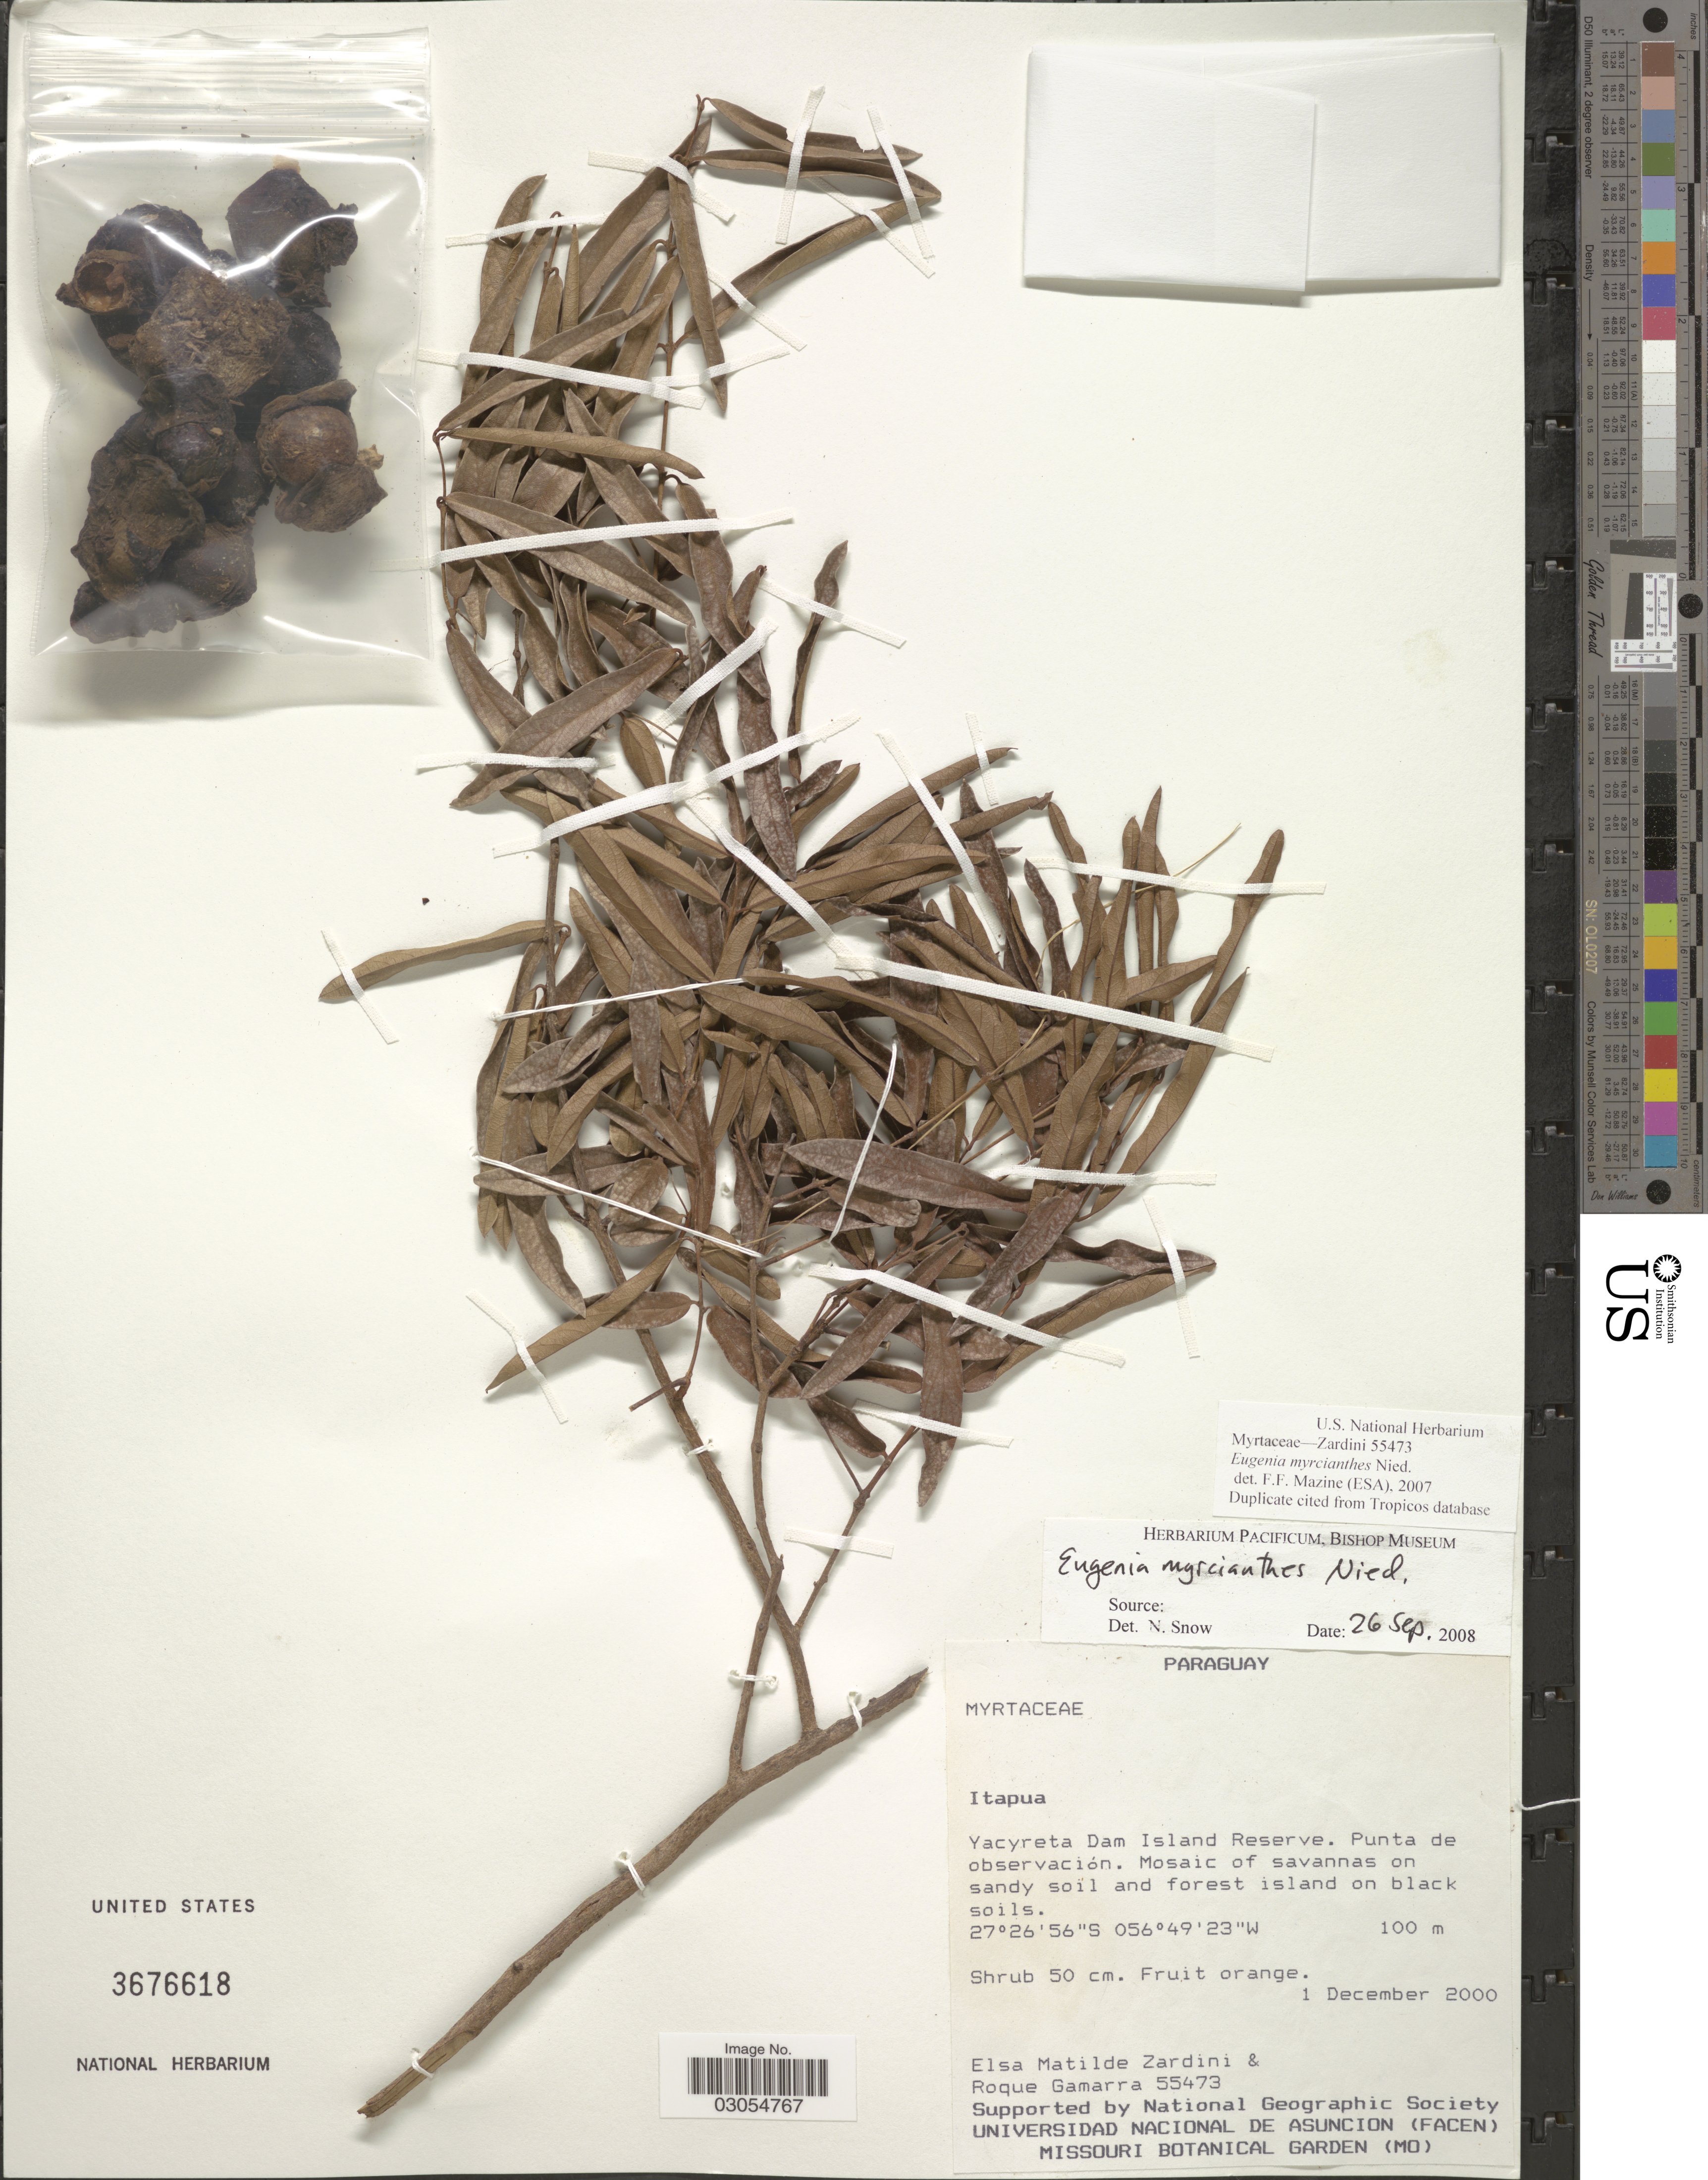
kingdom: Plantae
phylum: Tracheophyta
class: Magnoliopsida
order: Myrtales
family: Myrtaceae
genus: Eugenia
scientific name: Eugenia myrcianthes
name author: Nied.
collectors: E. M. Zardini & R. Gamarra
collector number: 55473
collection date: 2000-12-01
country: Paraguay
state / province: Itapua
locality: Yacyreta Dam Island Reserve. Punta de observación.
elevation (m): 100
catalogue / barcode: US 3676618